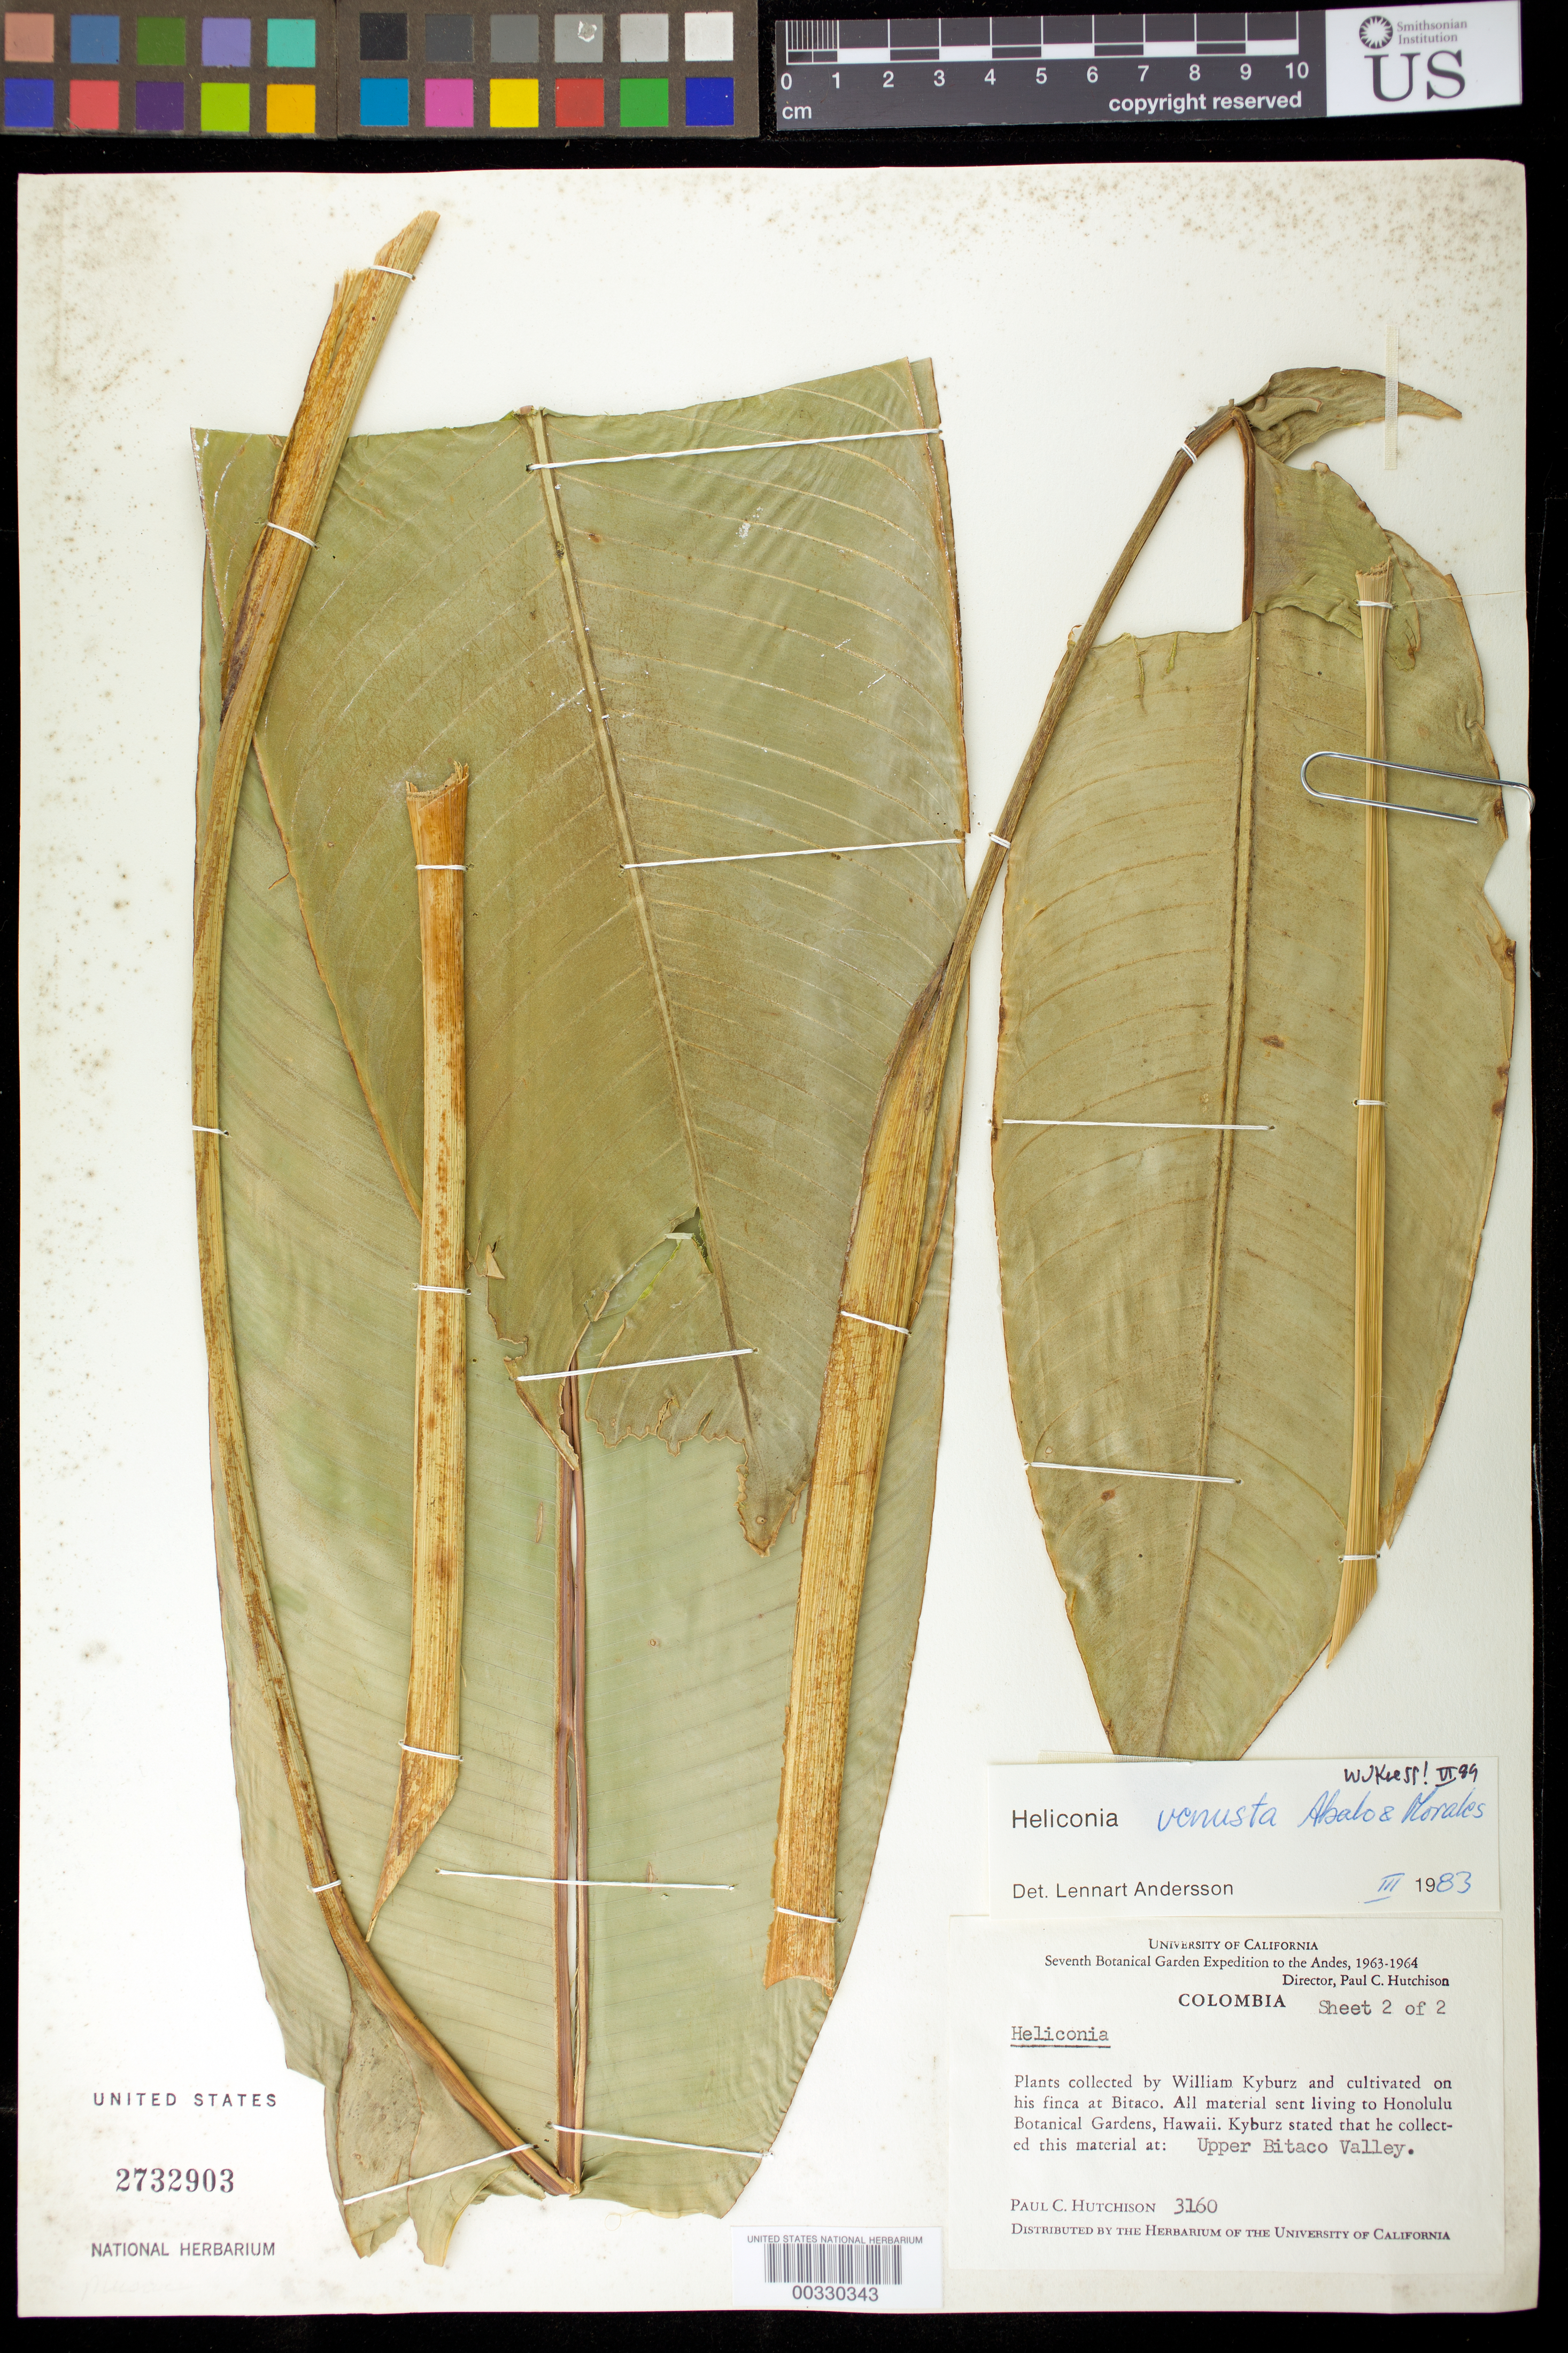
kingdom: Plantae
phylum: Tracheophyta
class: Liliopsida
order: Zingiberales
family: Heliconiaceae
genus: Heliconia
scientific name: Heliconia venusta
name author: Abalo & G. Morales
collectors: P. C. Hutchison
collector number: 3160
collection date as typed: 1963 to -- -- 1964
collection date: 1963/1964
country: Colombia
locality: Upper Bitaco Valley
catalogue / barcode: US 2732903